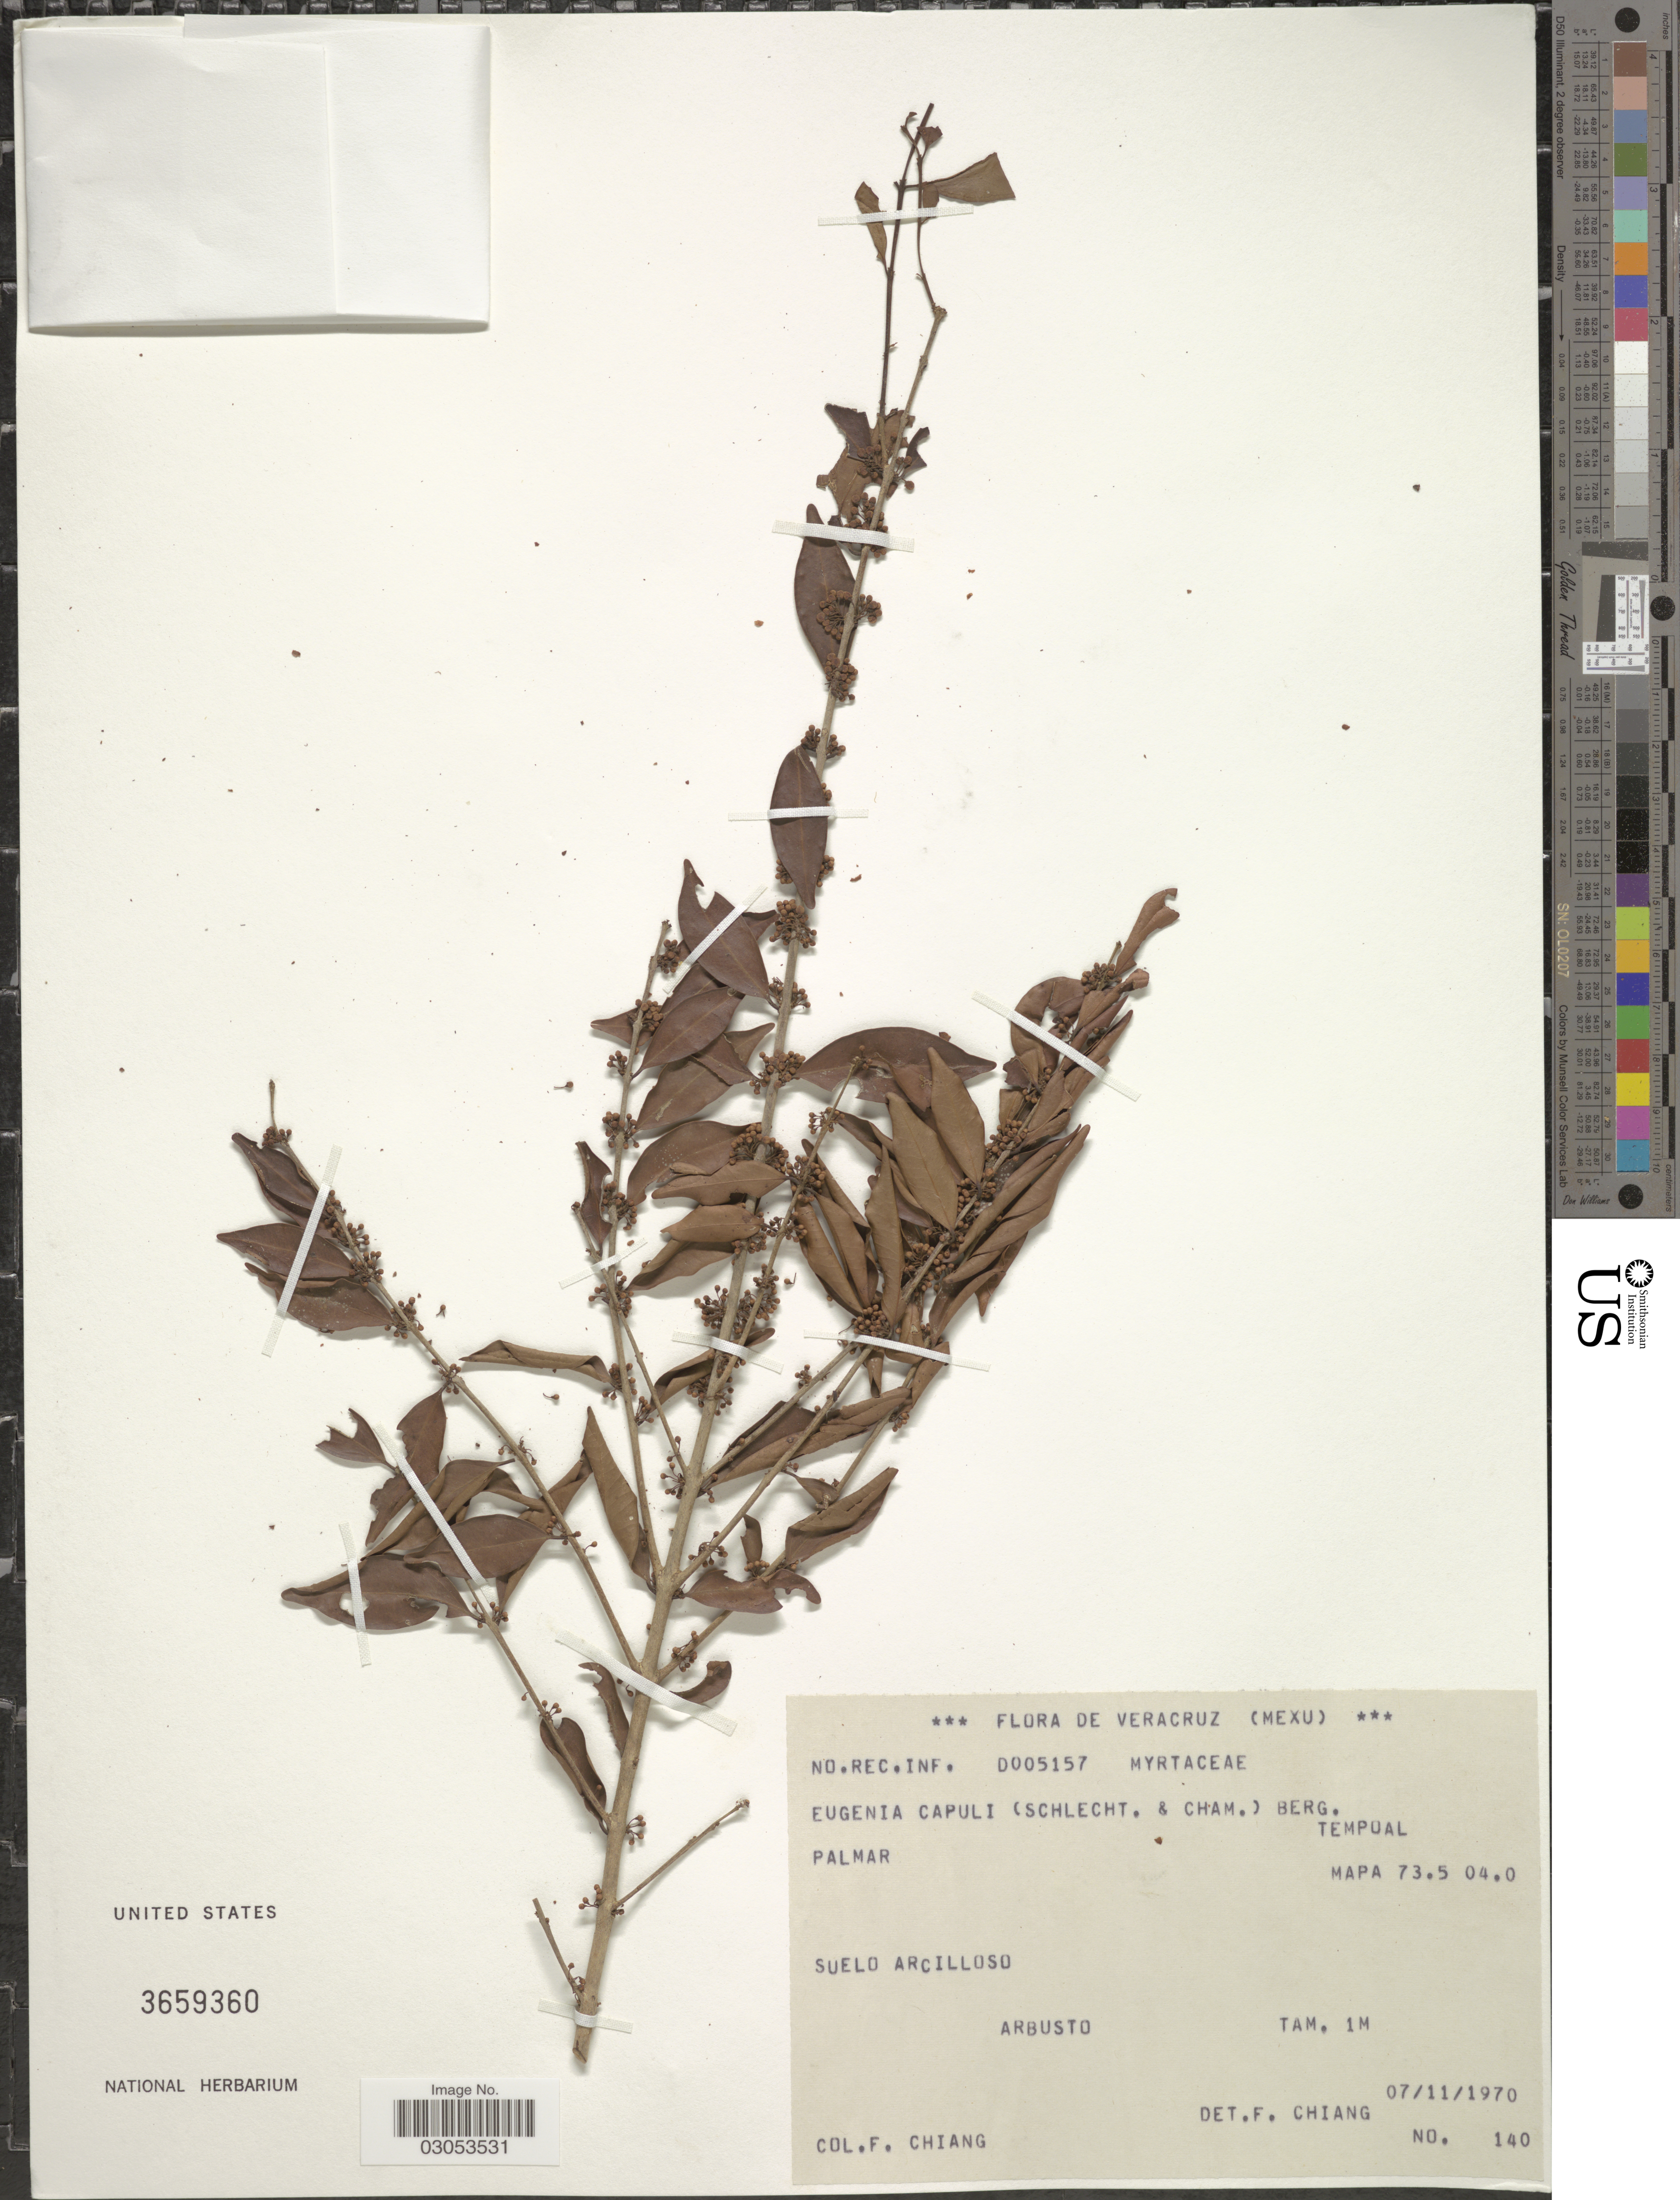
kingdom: Plantae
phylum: Tracheophyta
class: Magnoliopsida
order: Myrtales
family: Myrtaceae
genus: Eugenia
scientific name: Eugenia capuli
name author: (Schltdl. & Cham.) Hook. & Arn.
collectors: F. Chiang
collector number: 140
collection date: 1970-11-07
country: Mexico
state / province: Veracruz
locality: Palmar. suelo Arcilloso.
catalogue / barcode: US 3659360